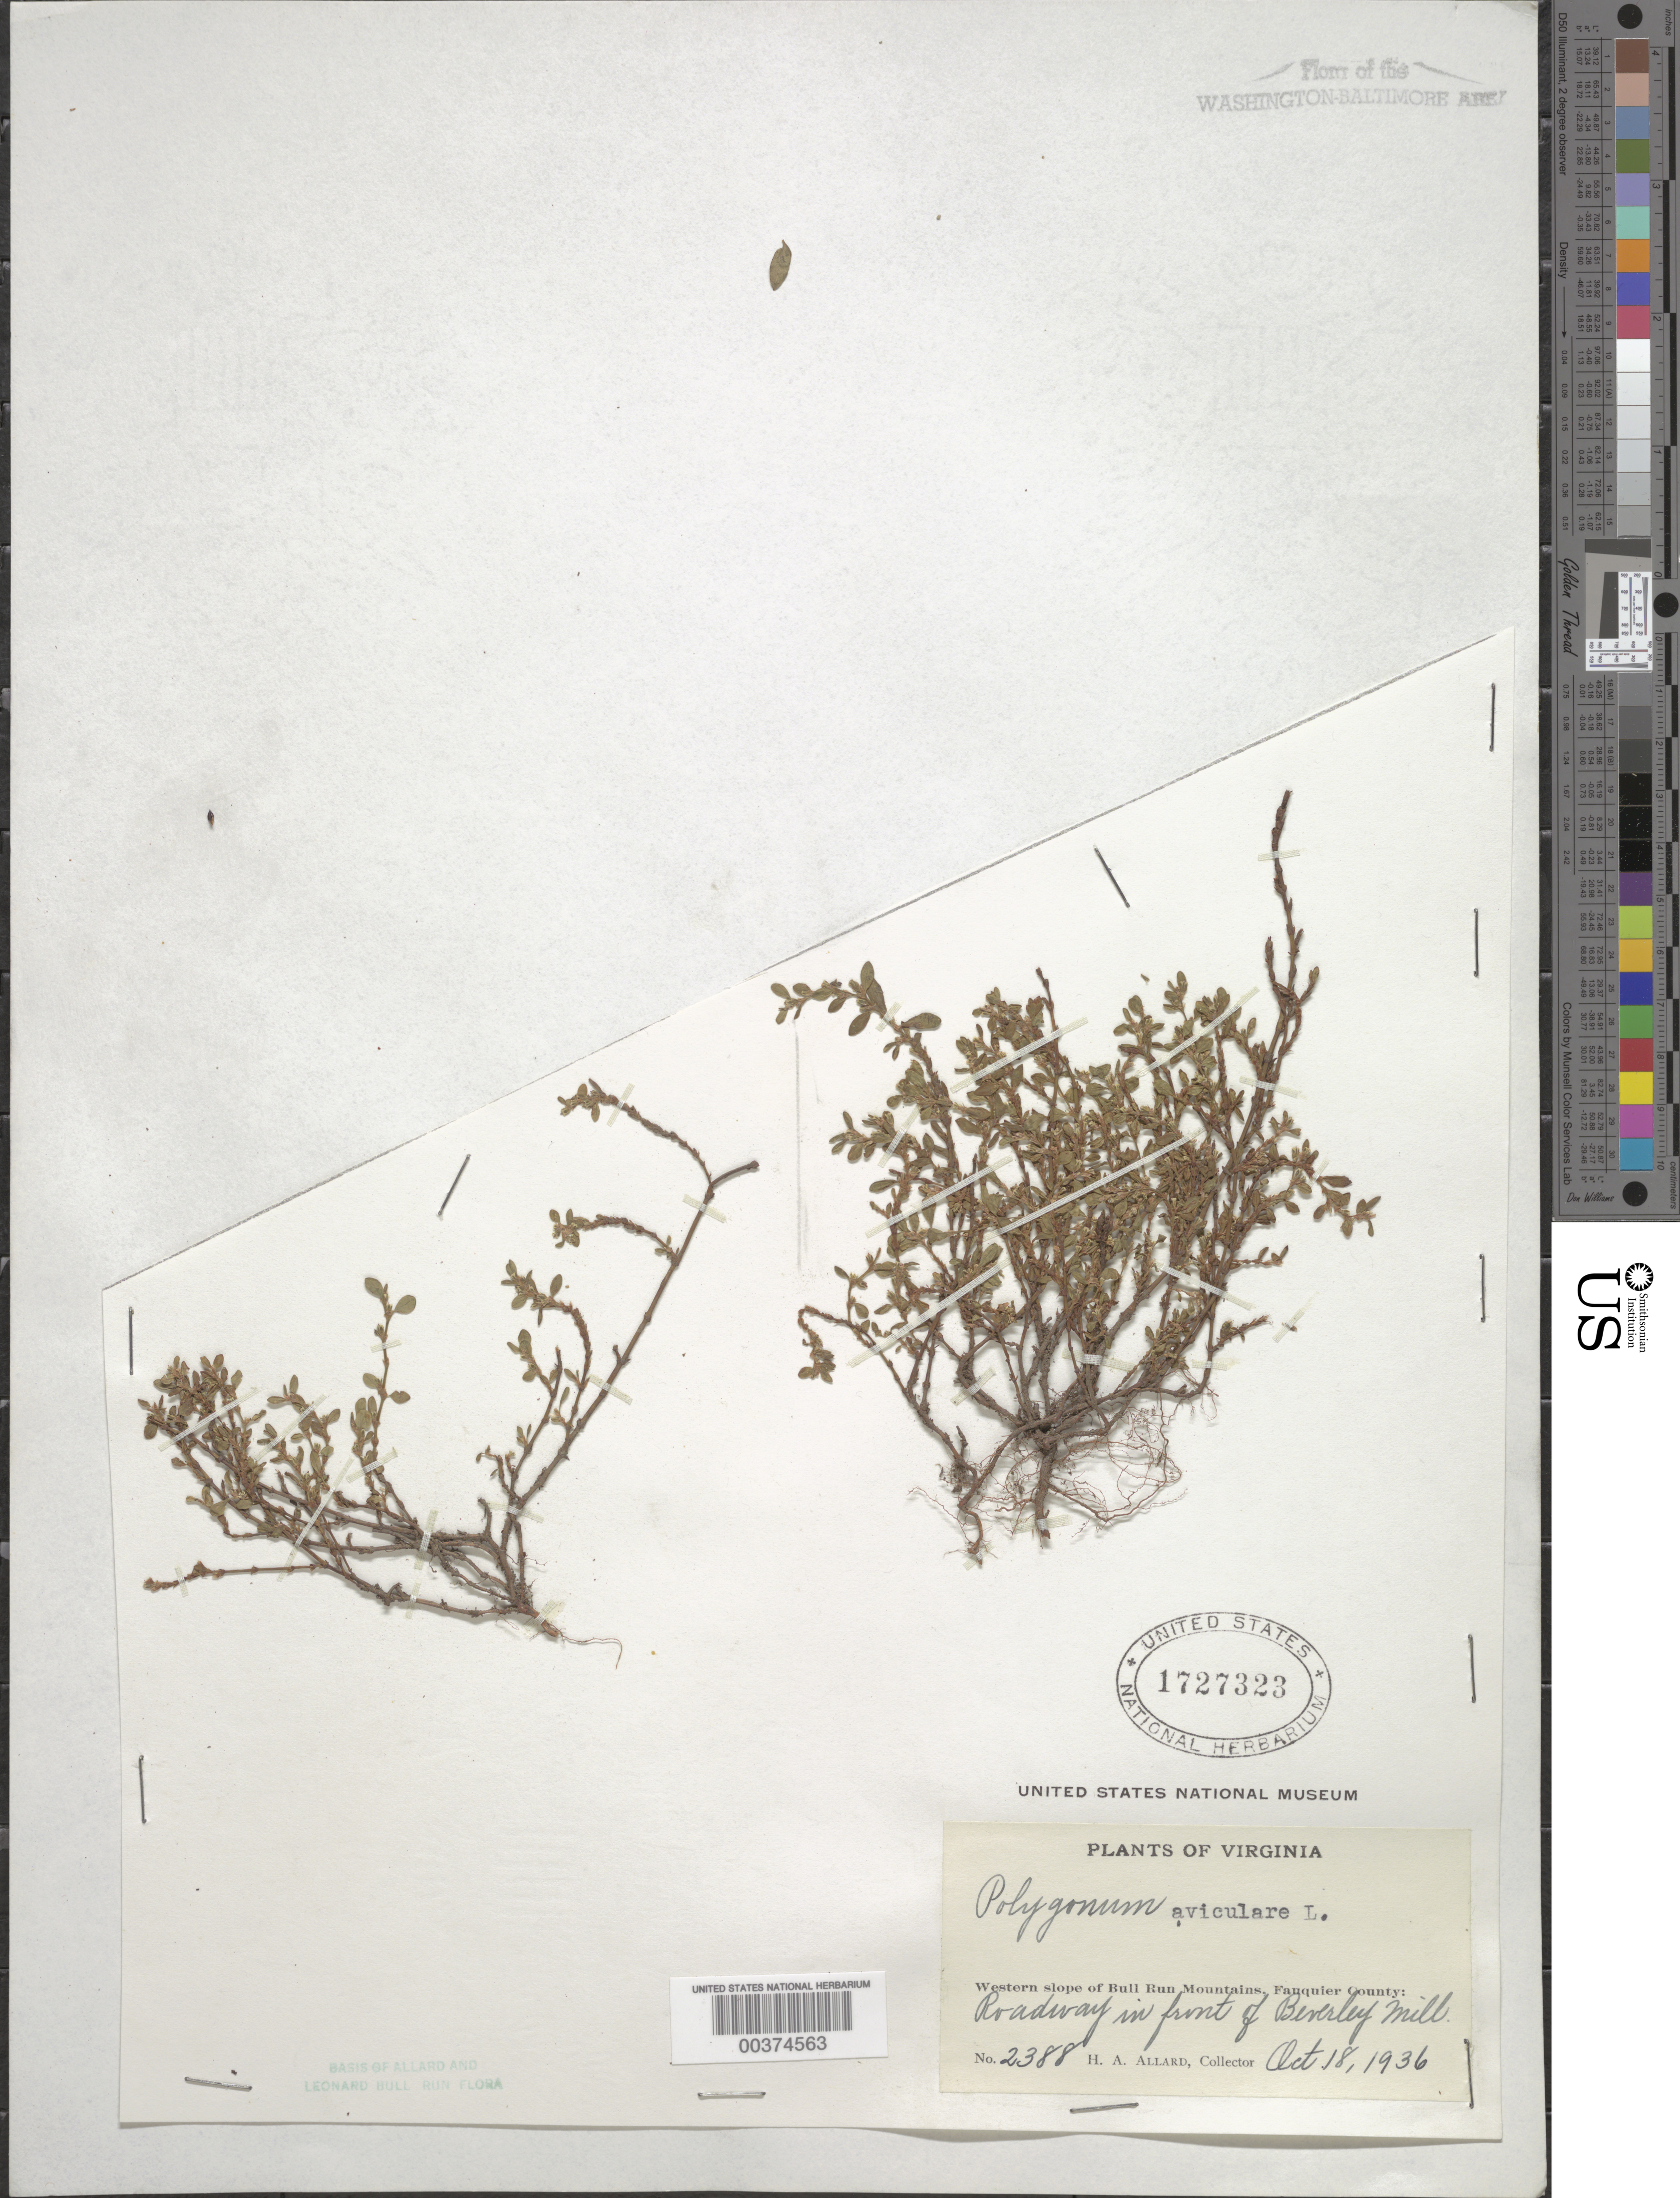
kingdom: Plantae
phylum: Tracheophyta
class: Magnoliopsida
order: Caryophyllales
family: Polygonaceae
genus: Polygonum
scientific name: Polygonum aviculare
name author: L.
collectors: H. A. Allard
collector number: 2388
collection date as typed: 18 Oct 1936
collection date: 1936-10-18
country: United States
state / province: Virginia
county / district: Fauquier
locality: Beverley Mill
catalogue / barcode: US 1727323